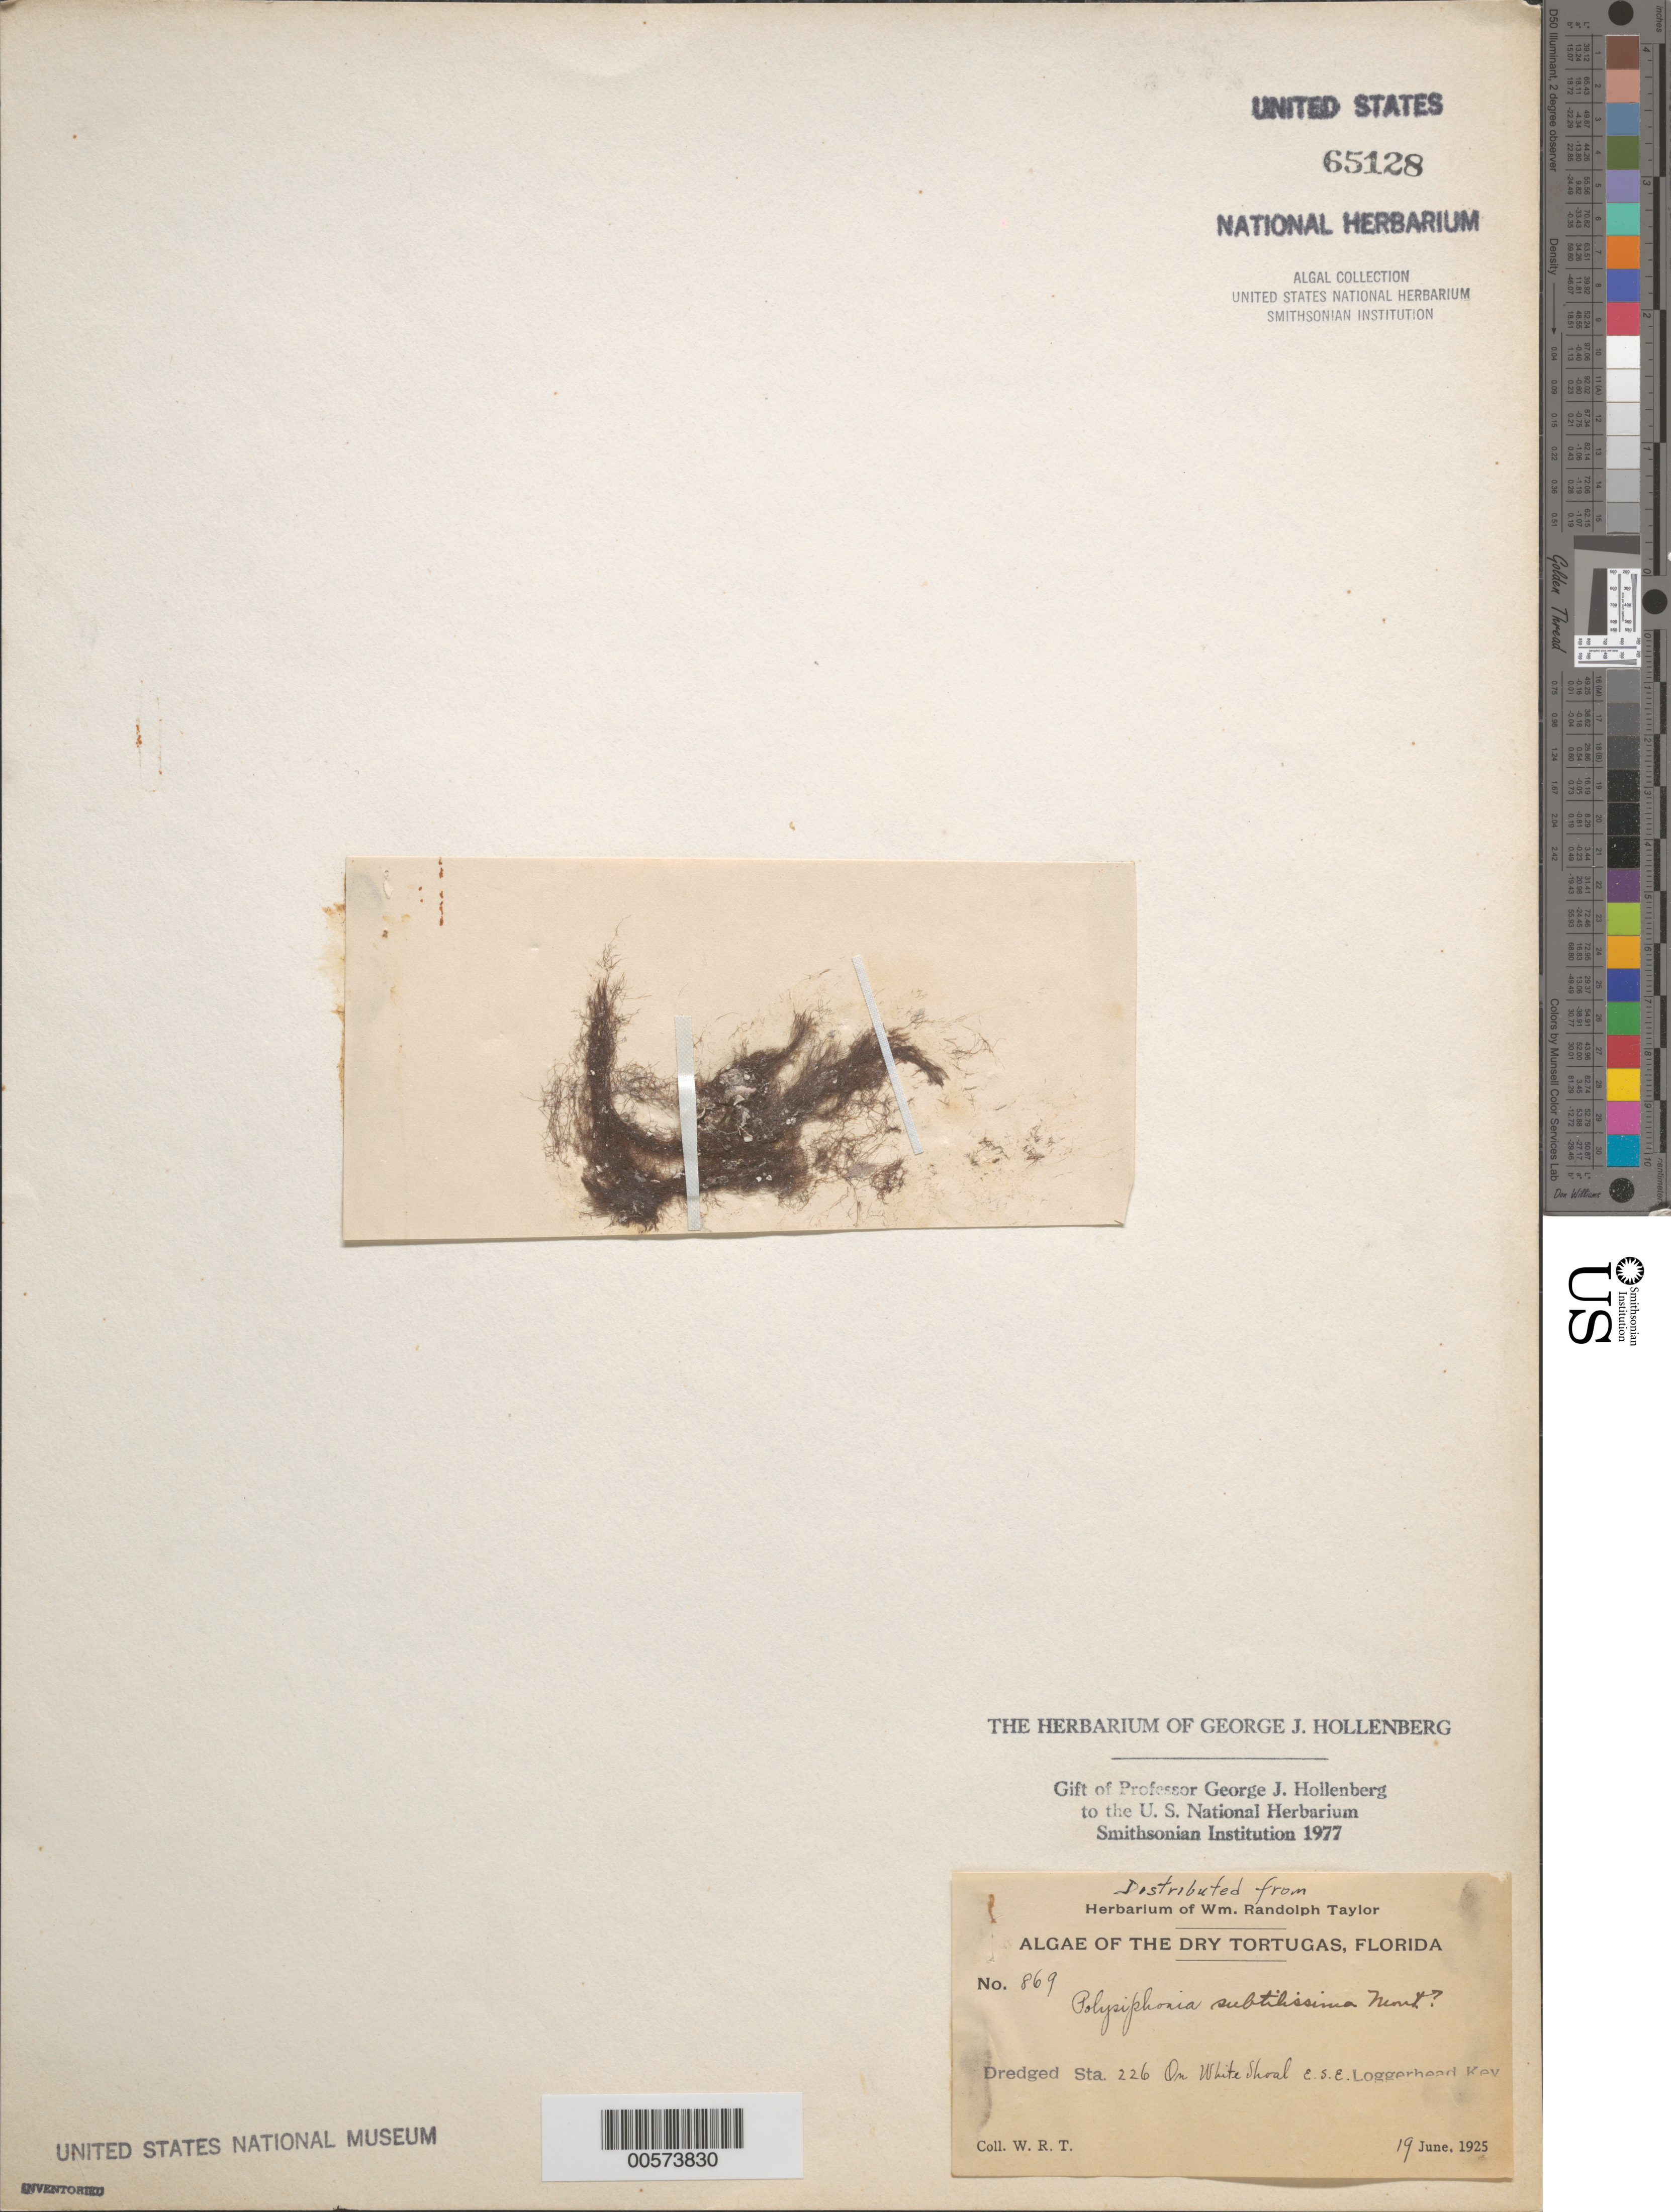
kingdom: Plantae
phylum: Rhodophyta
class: Florideophyceae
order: Ceramiales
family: Rhodomelaceae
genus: Polysiphonia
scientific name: Polysiphonia subtilissima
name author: Mont.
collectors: W. R. Taylor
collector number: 869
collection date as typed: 19 Jun 1925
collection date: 1925-06-19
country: United States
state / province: Florida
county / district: Monroe County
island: Dry Tortugas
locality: White Shoal, east southeast of Loggerhead Key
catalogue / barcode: US 65128